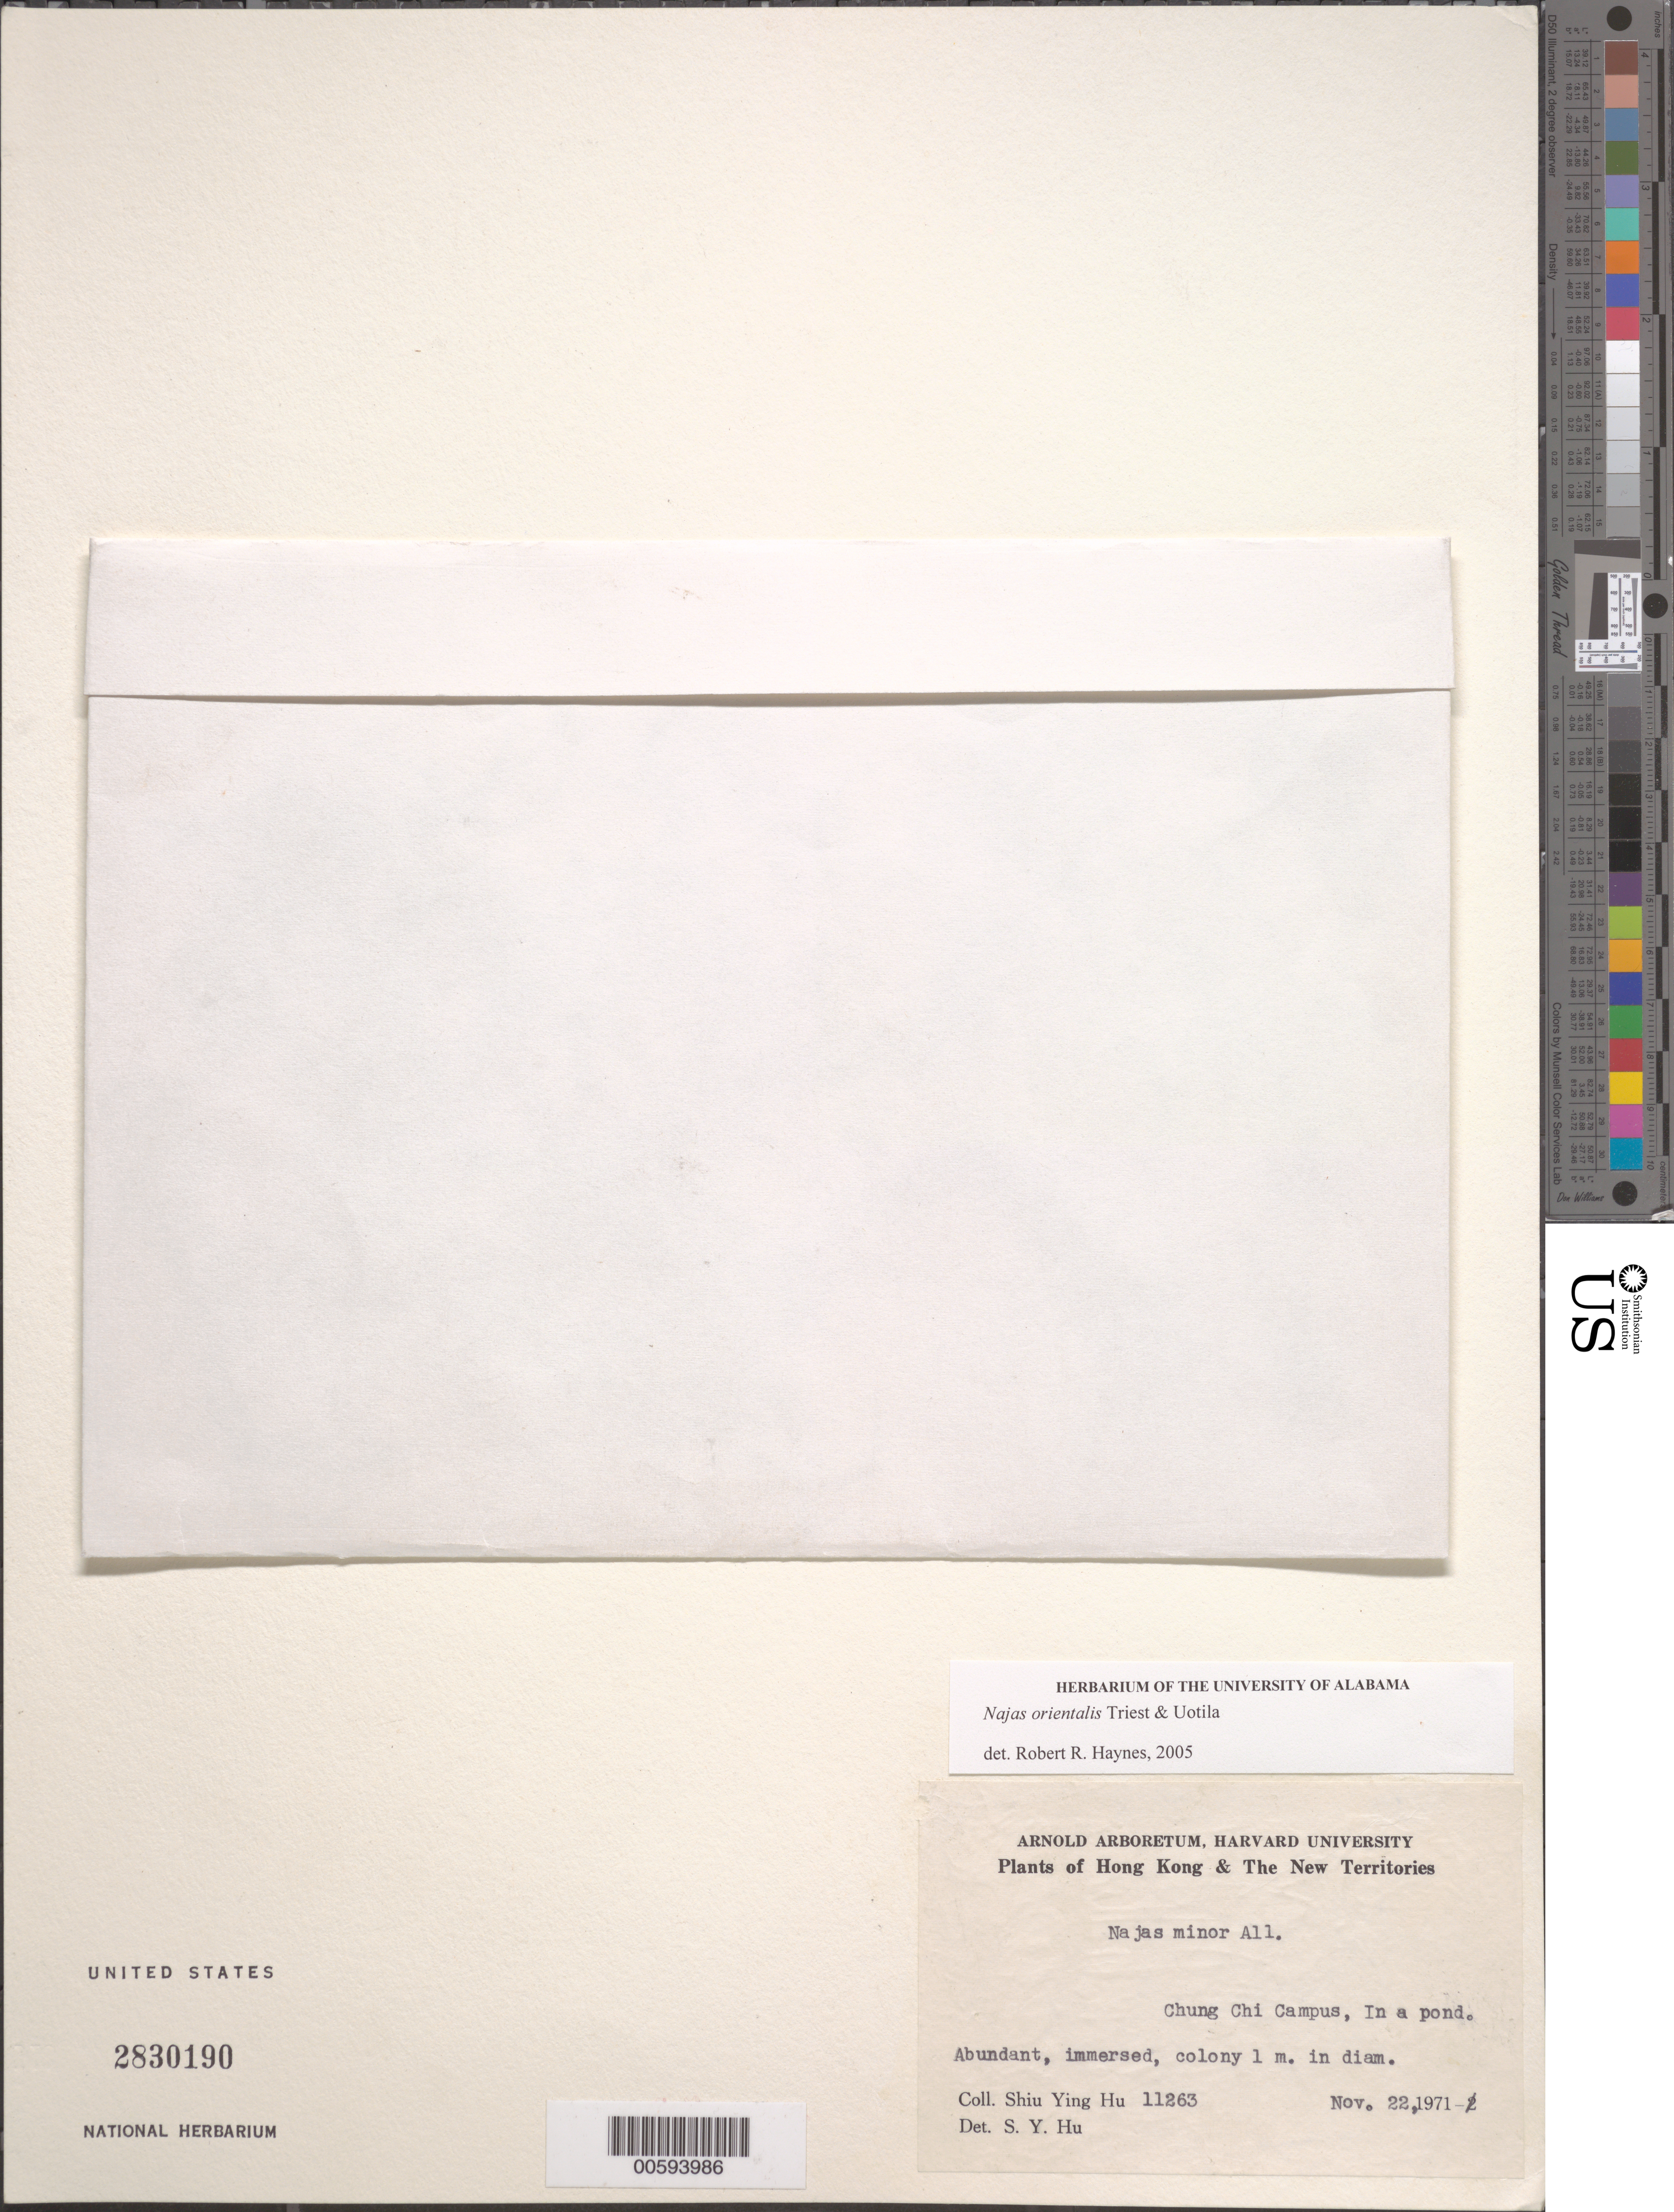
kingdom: Plantae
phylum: Tracheophyta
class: Liliopsida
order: Alismatales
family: Hydrocharitaceae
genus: Najas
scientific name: Najas orientalis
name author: Triest & Uotila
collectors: S. Y. Hu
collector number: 11263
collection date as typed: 22 Nov 1971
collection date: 1971-11-22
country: China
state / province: Hong Kong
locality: Chung Chi Campus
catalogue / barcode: US 2830190